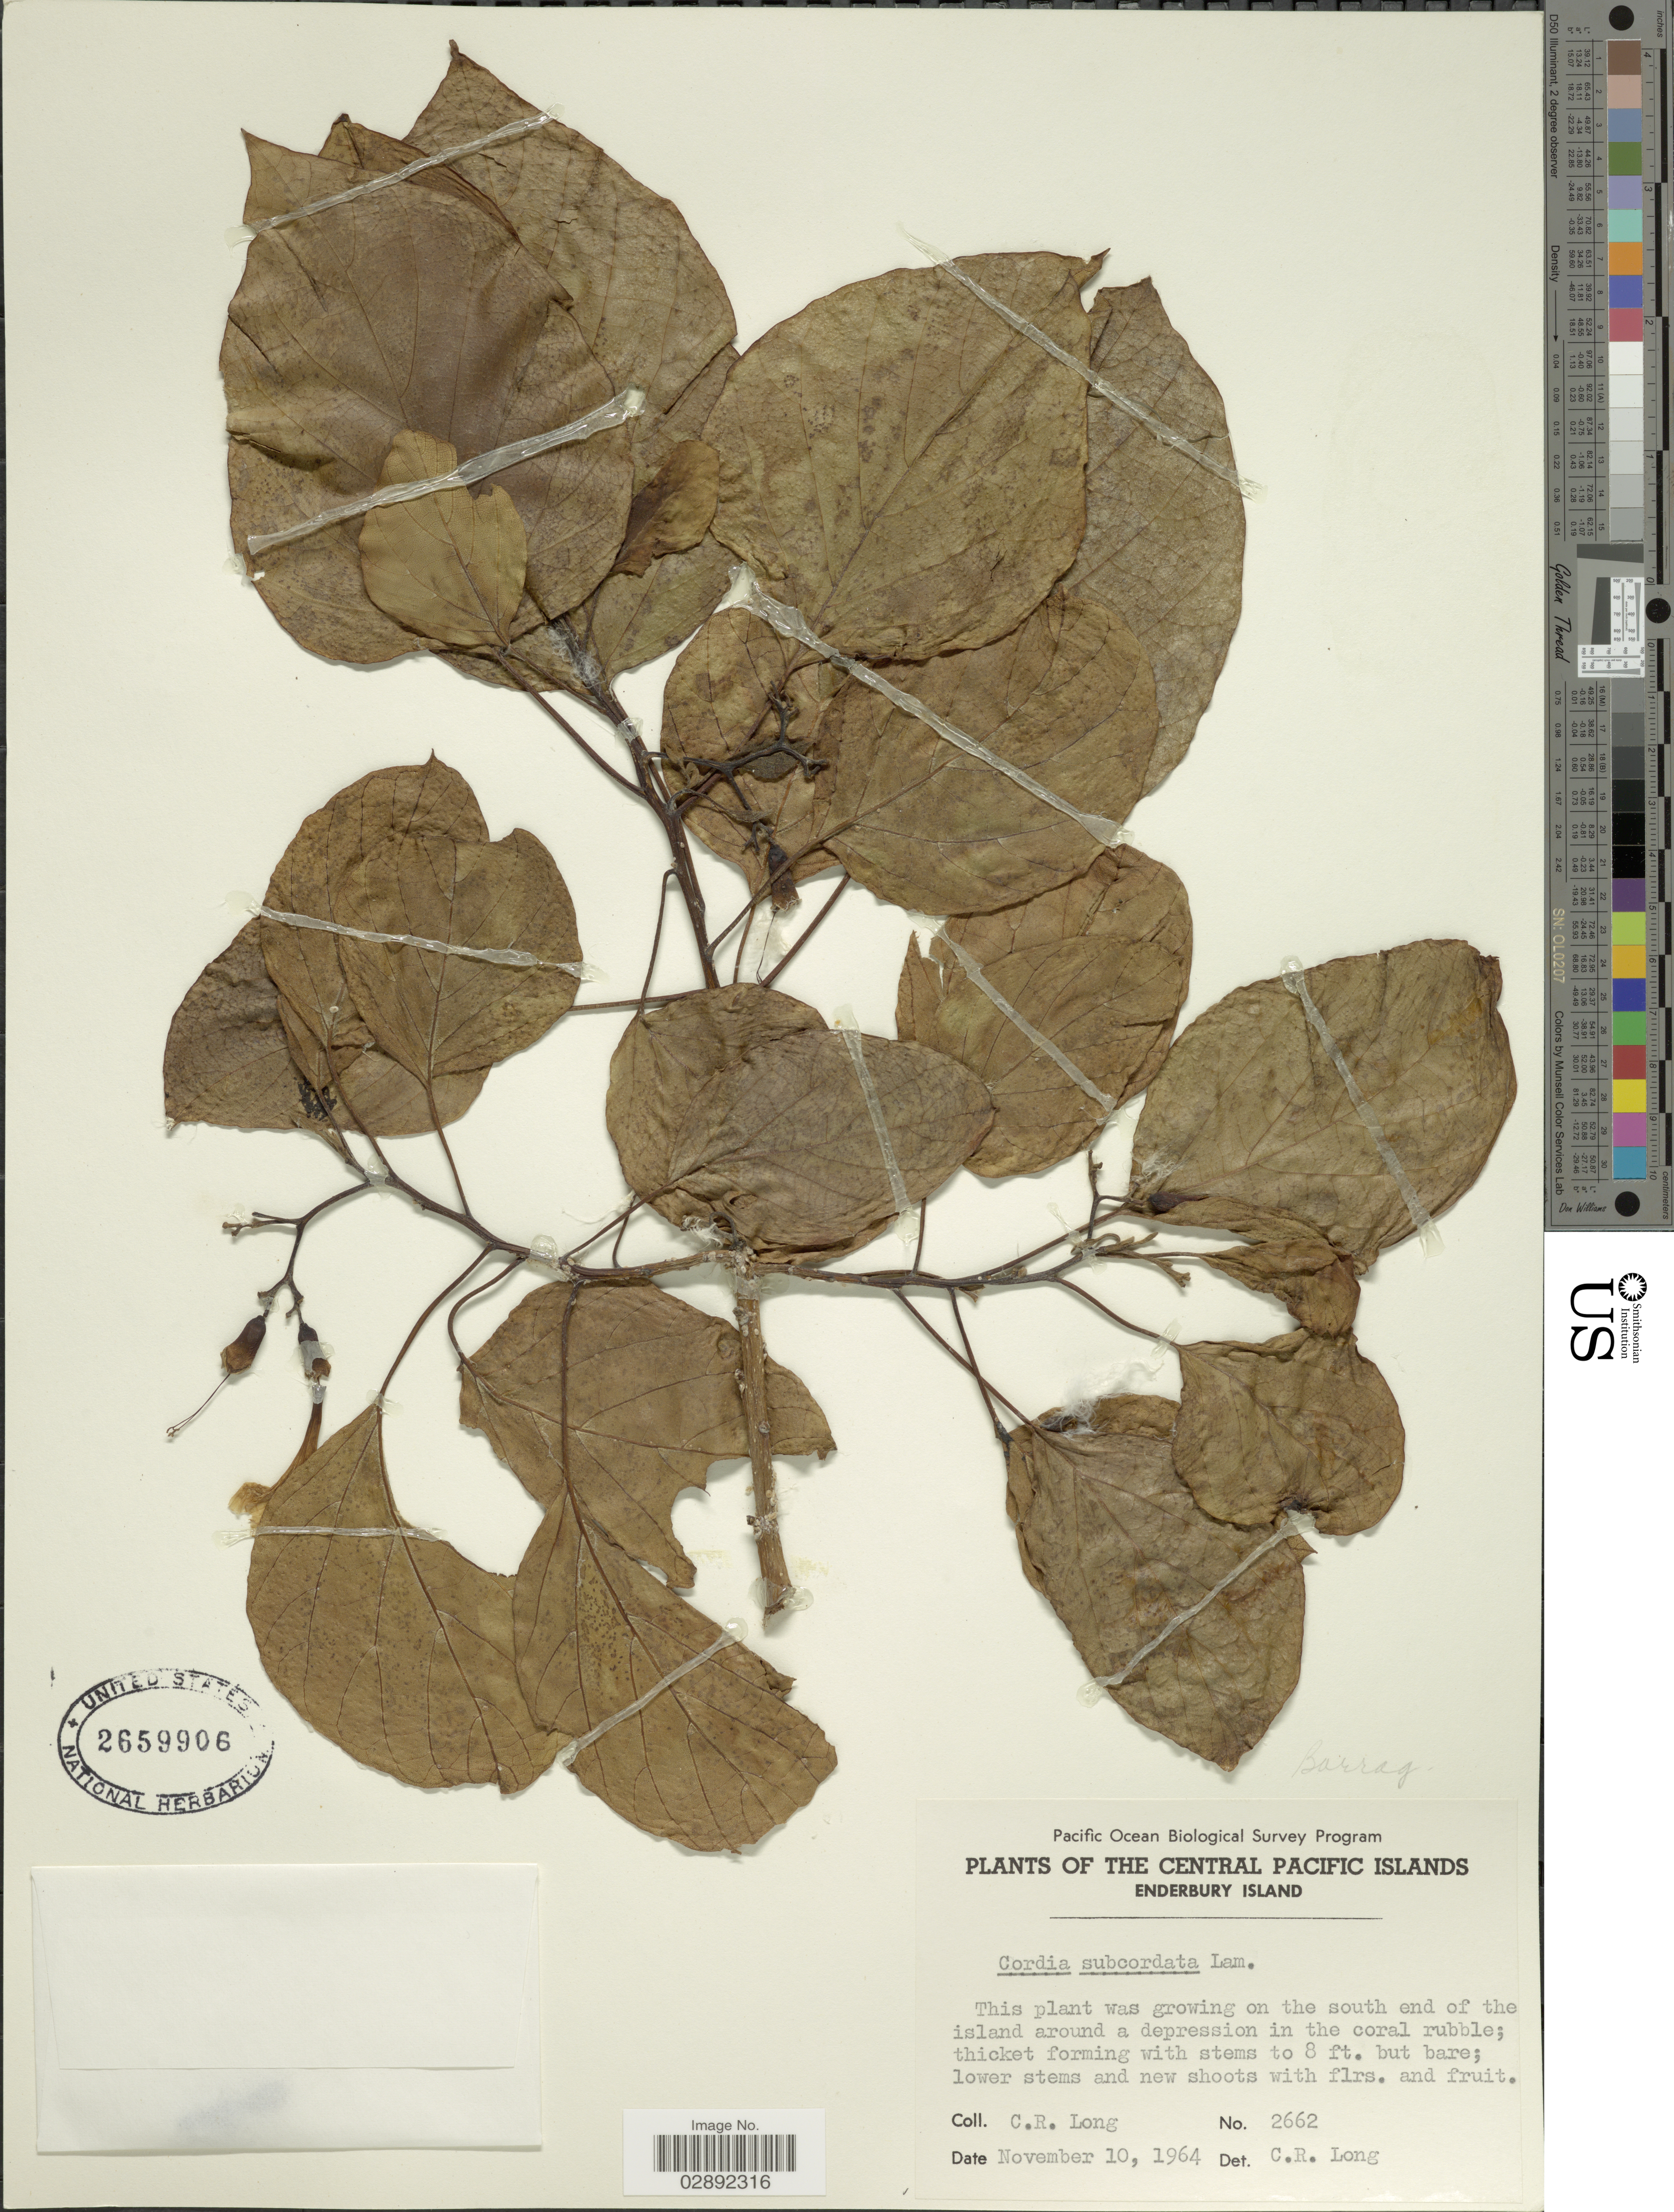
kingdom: Plantae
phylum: Tracheophyta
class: Magnoliopsida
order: Boraginales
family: Cordiaceae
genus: Cordia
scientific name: Cordia subcordata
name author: Lam.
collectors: C. R. Long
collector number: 2662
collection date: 1964-11-10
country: Kiribati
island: Enderbury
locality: Central Pacific Islands. Enderbury Island. On the south end of the island around a depression in the coral rubble.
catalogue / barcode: US 2659906